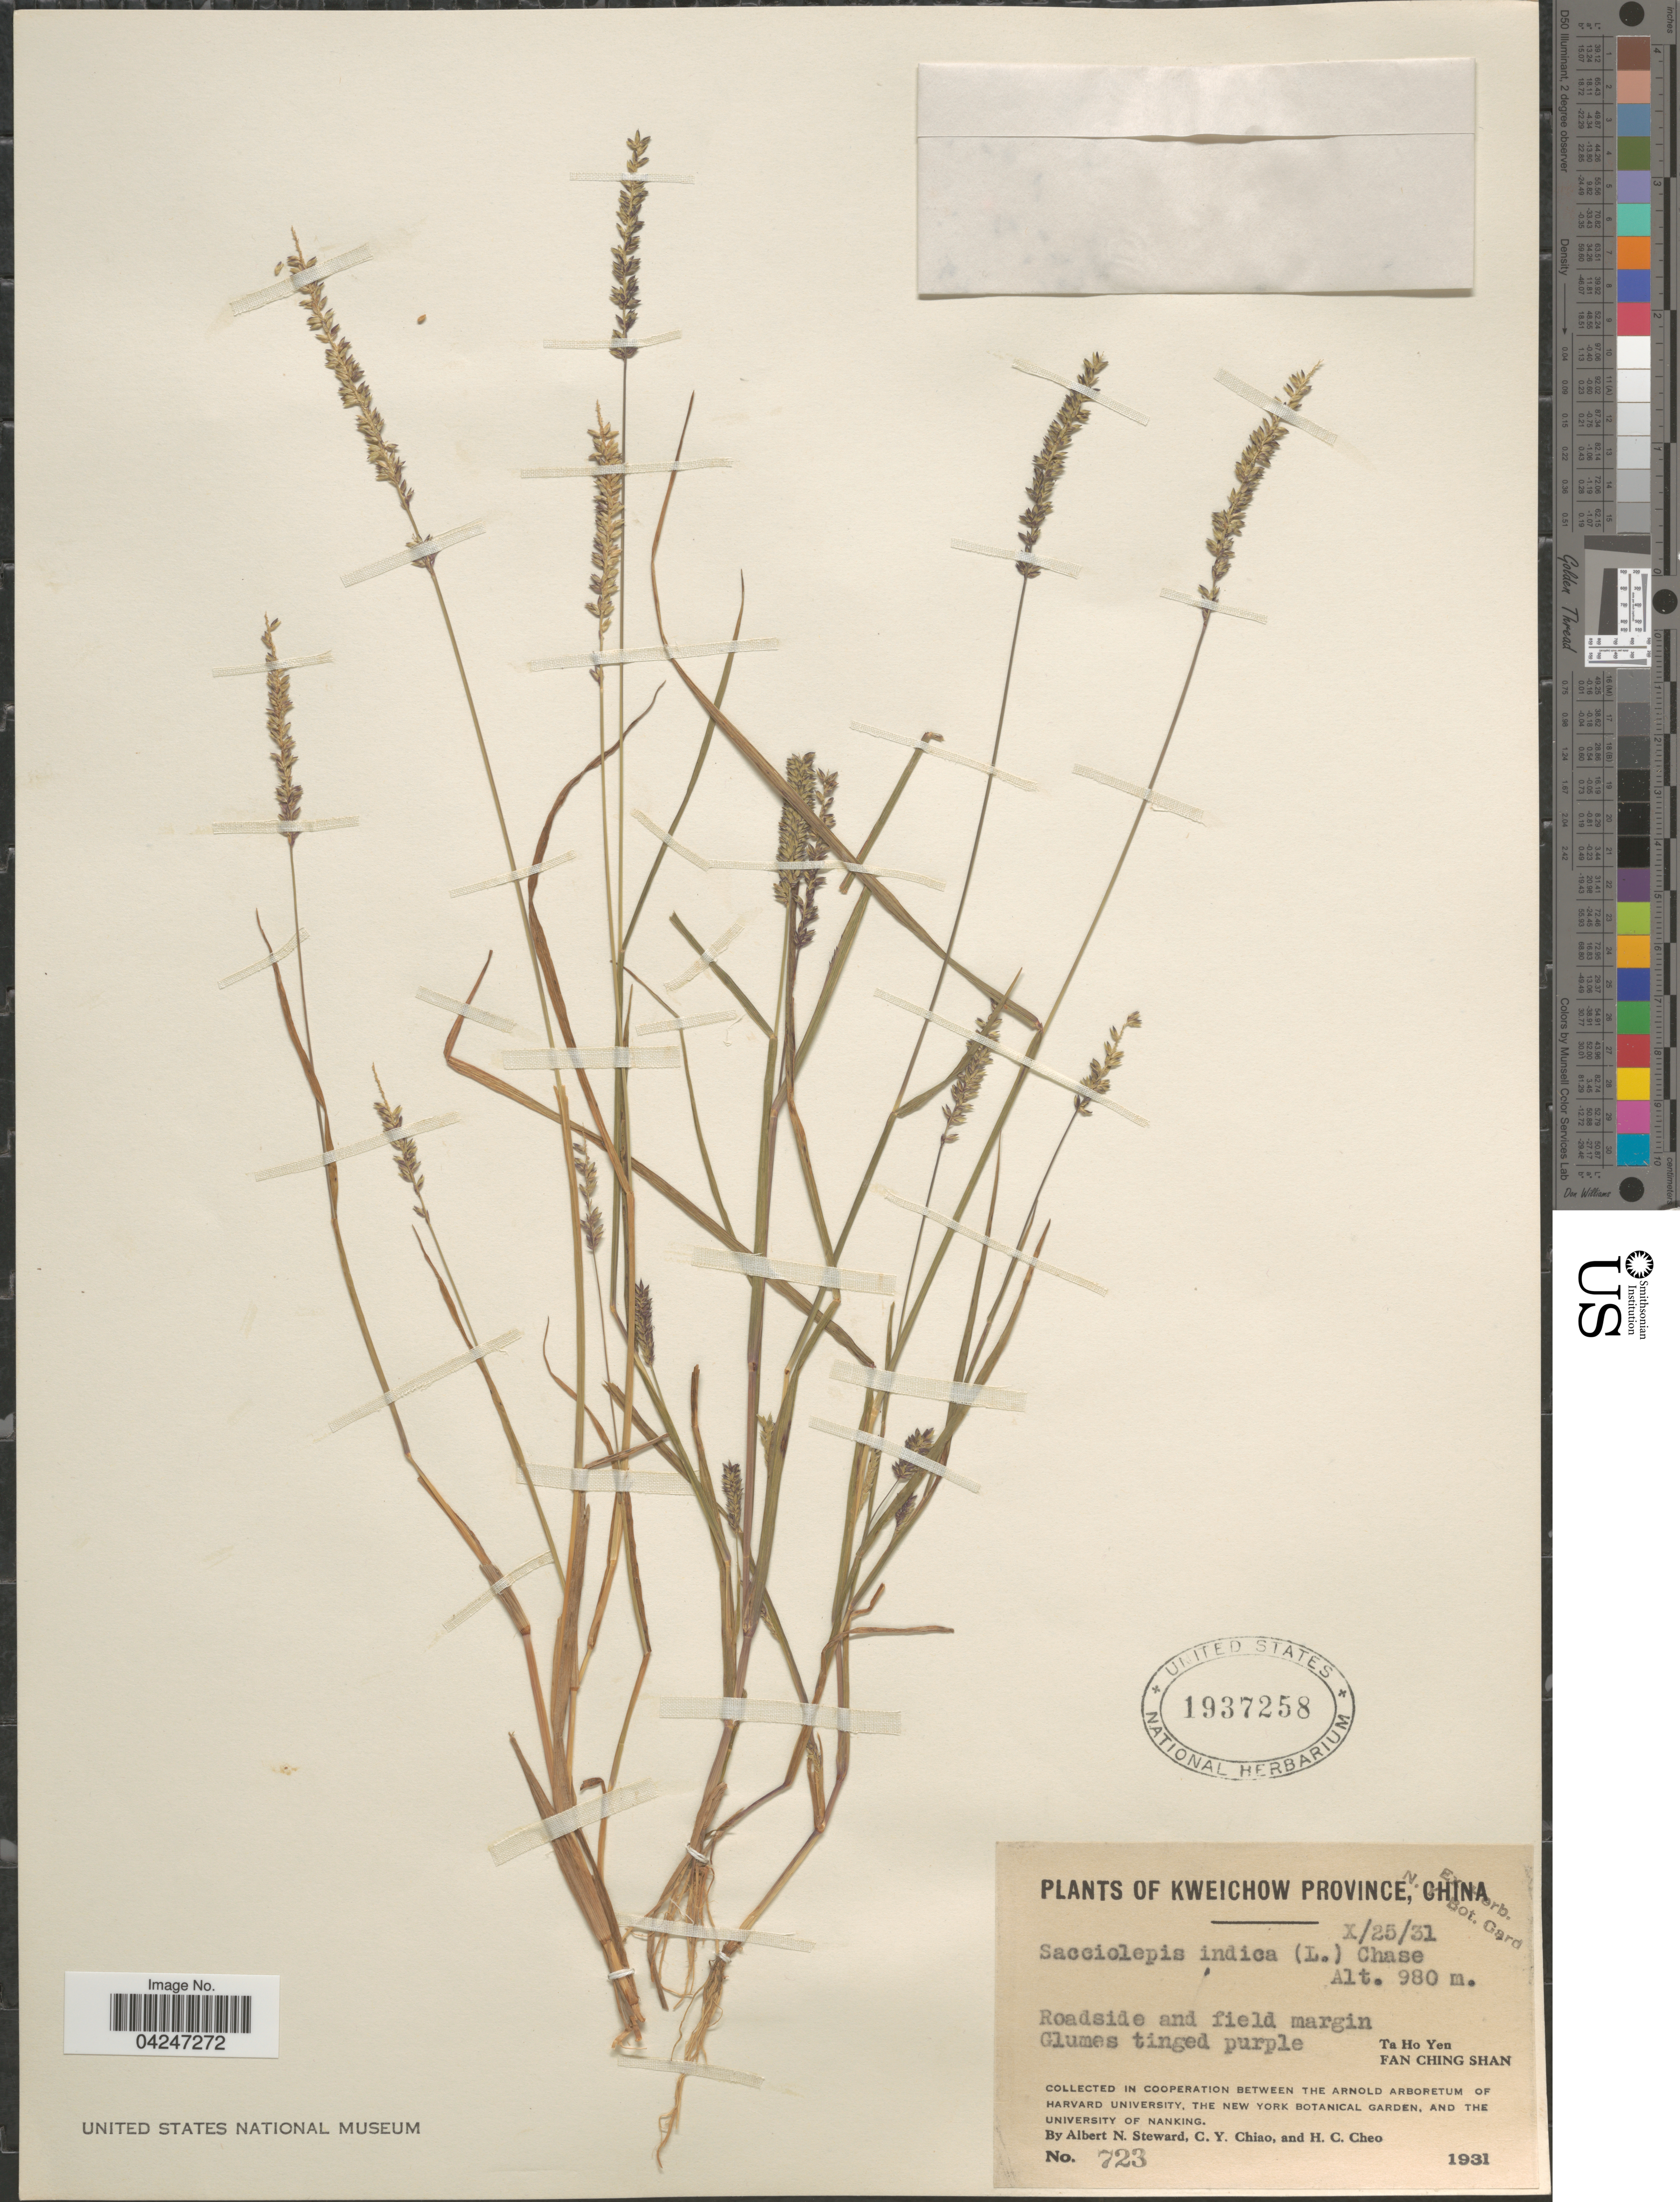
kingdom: Plantae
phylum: Tracheophyta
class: Liliopsida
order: Poales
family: Poaceae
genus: Sacciolepis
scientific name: Sacciolepis indica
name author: (L.) Chase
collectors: A. N. Steward, C. Y. Chiao & H. Cheo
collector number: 723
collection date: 1931-10-25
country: China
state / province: Guizhou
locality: Kweichow Province. Roadside and field margin. Ta Ho Yen. Fan Ching Shan.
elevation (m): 980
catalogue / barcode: US 1937258